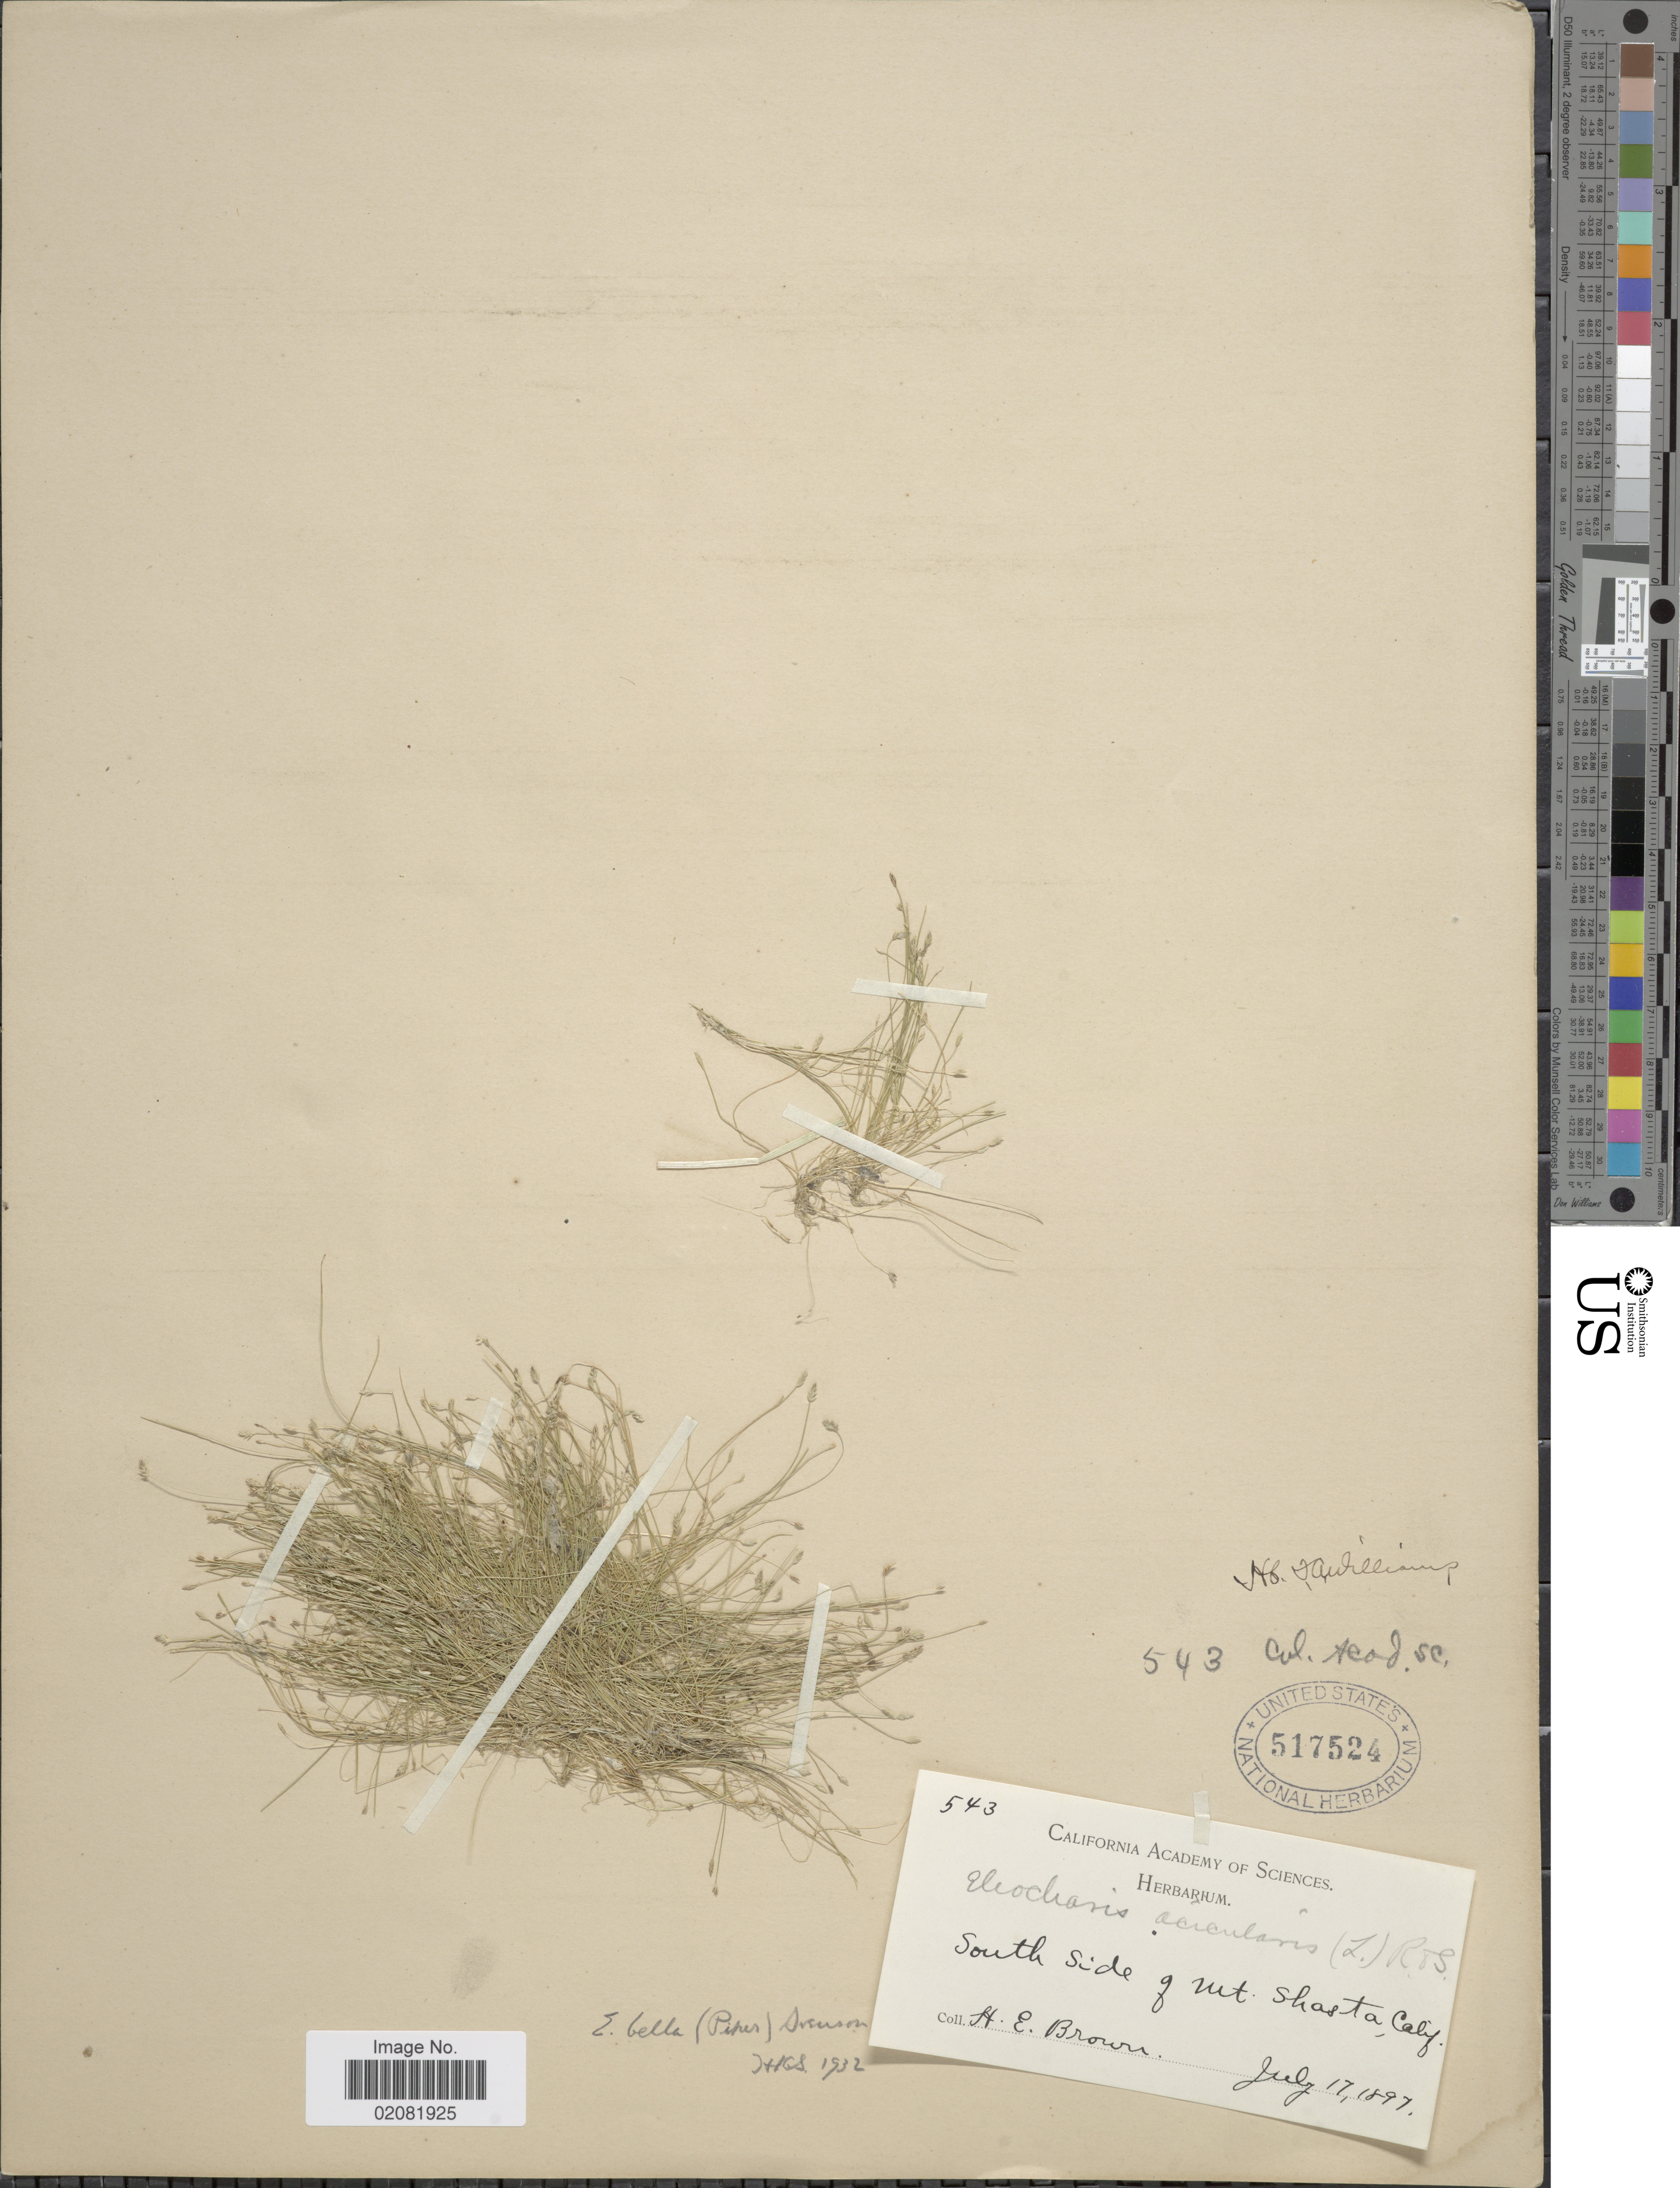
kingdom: Plantae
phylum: Tracheophyta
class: Liliopsida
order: Poales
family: Cyperaceae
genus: Eleocharis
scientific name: Eleocharis bella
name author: (Piper) Svenson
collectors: H. E. Brown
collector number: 543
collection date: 1897-07-17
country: United States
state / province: California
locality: South side of Mt. Shasta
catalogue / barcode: US 517524